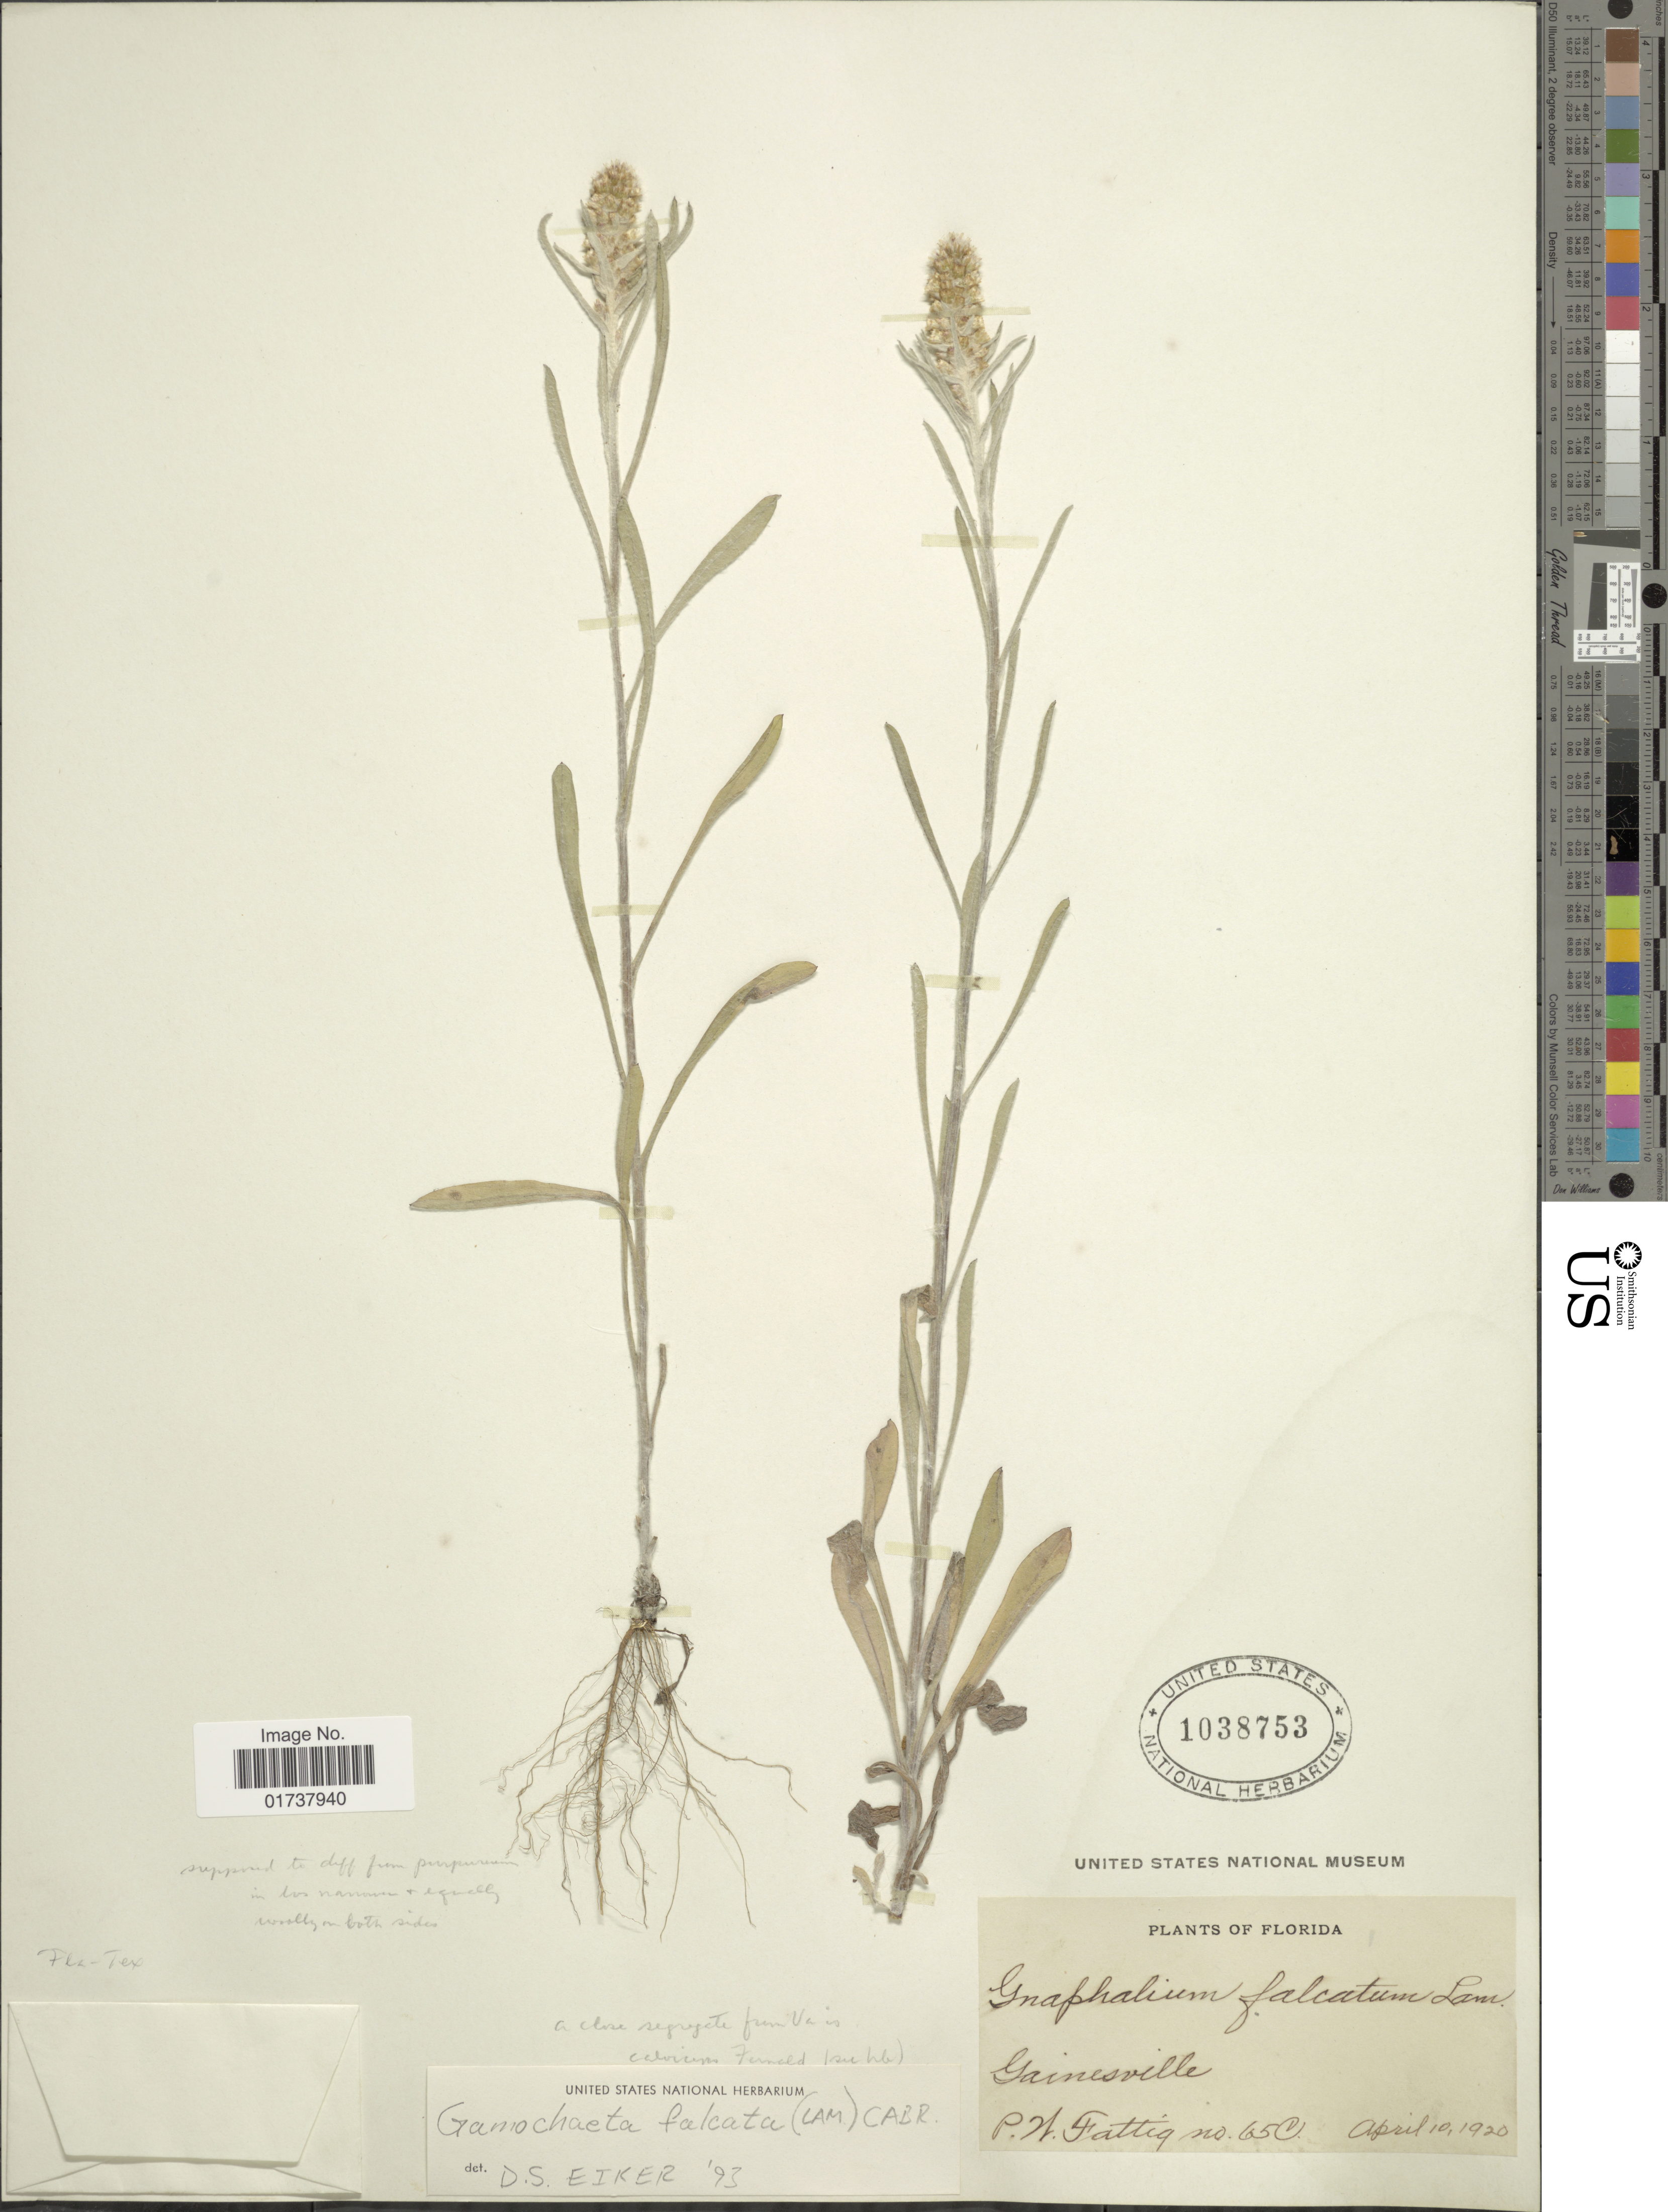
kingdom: Plantae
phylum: Tracheophyta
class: Magnoliopsida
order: Asterales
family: Asteraceae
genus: Gamochaeta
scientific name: Gamochaeta falcata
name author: (Lam.) Cabrera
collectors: P. Fattiq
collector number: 650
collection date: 1920-04-10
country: United States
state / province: Florida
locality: Gainesville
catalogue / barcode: US 1038753